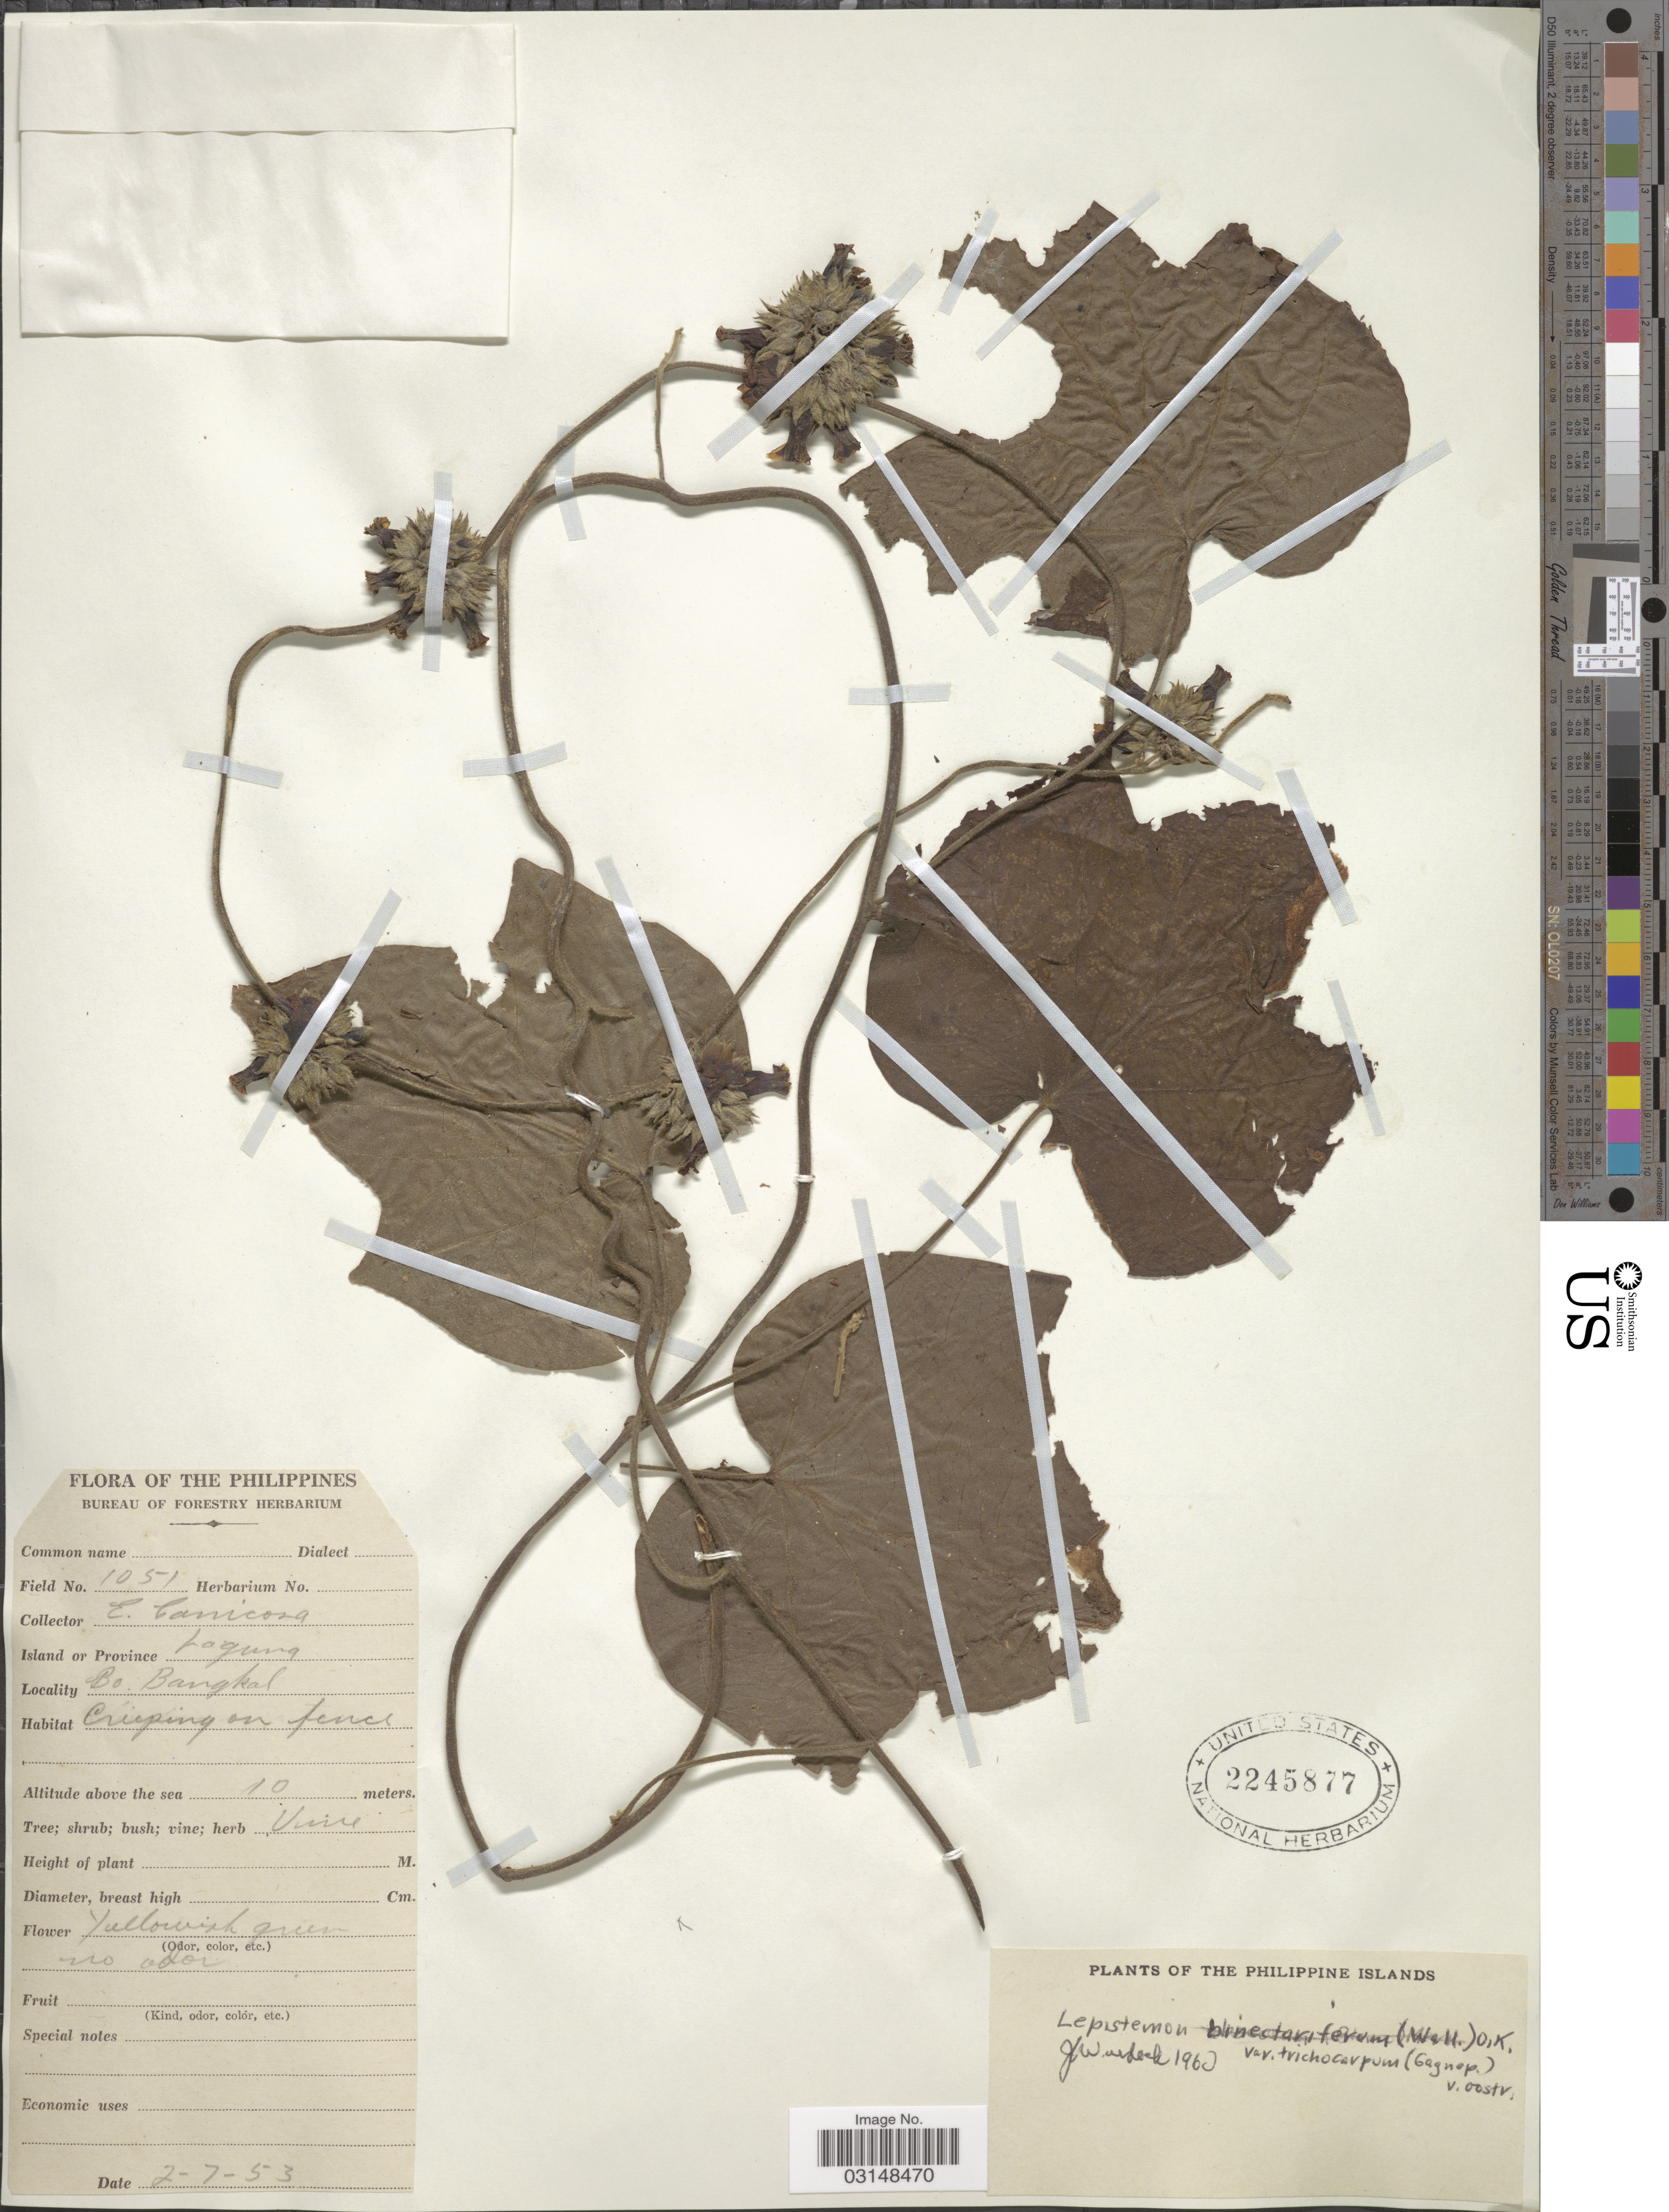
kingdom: Plantae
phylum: Tracheophyta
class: Magnoliopsida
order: Solanales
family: Convolvulaceae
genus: Lepistemon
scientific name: Lepistemon binectarifer var. trichocarpus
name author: (Gagnep.) Ooststr.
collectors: E. Canicosa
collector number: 1051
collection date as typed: Transcribed d/m/y: 2/7/53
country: Philippines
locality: Laguna, Bo. Bangkal.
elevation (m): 10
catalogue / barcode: US 2245877